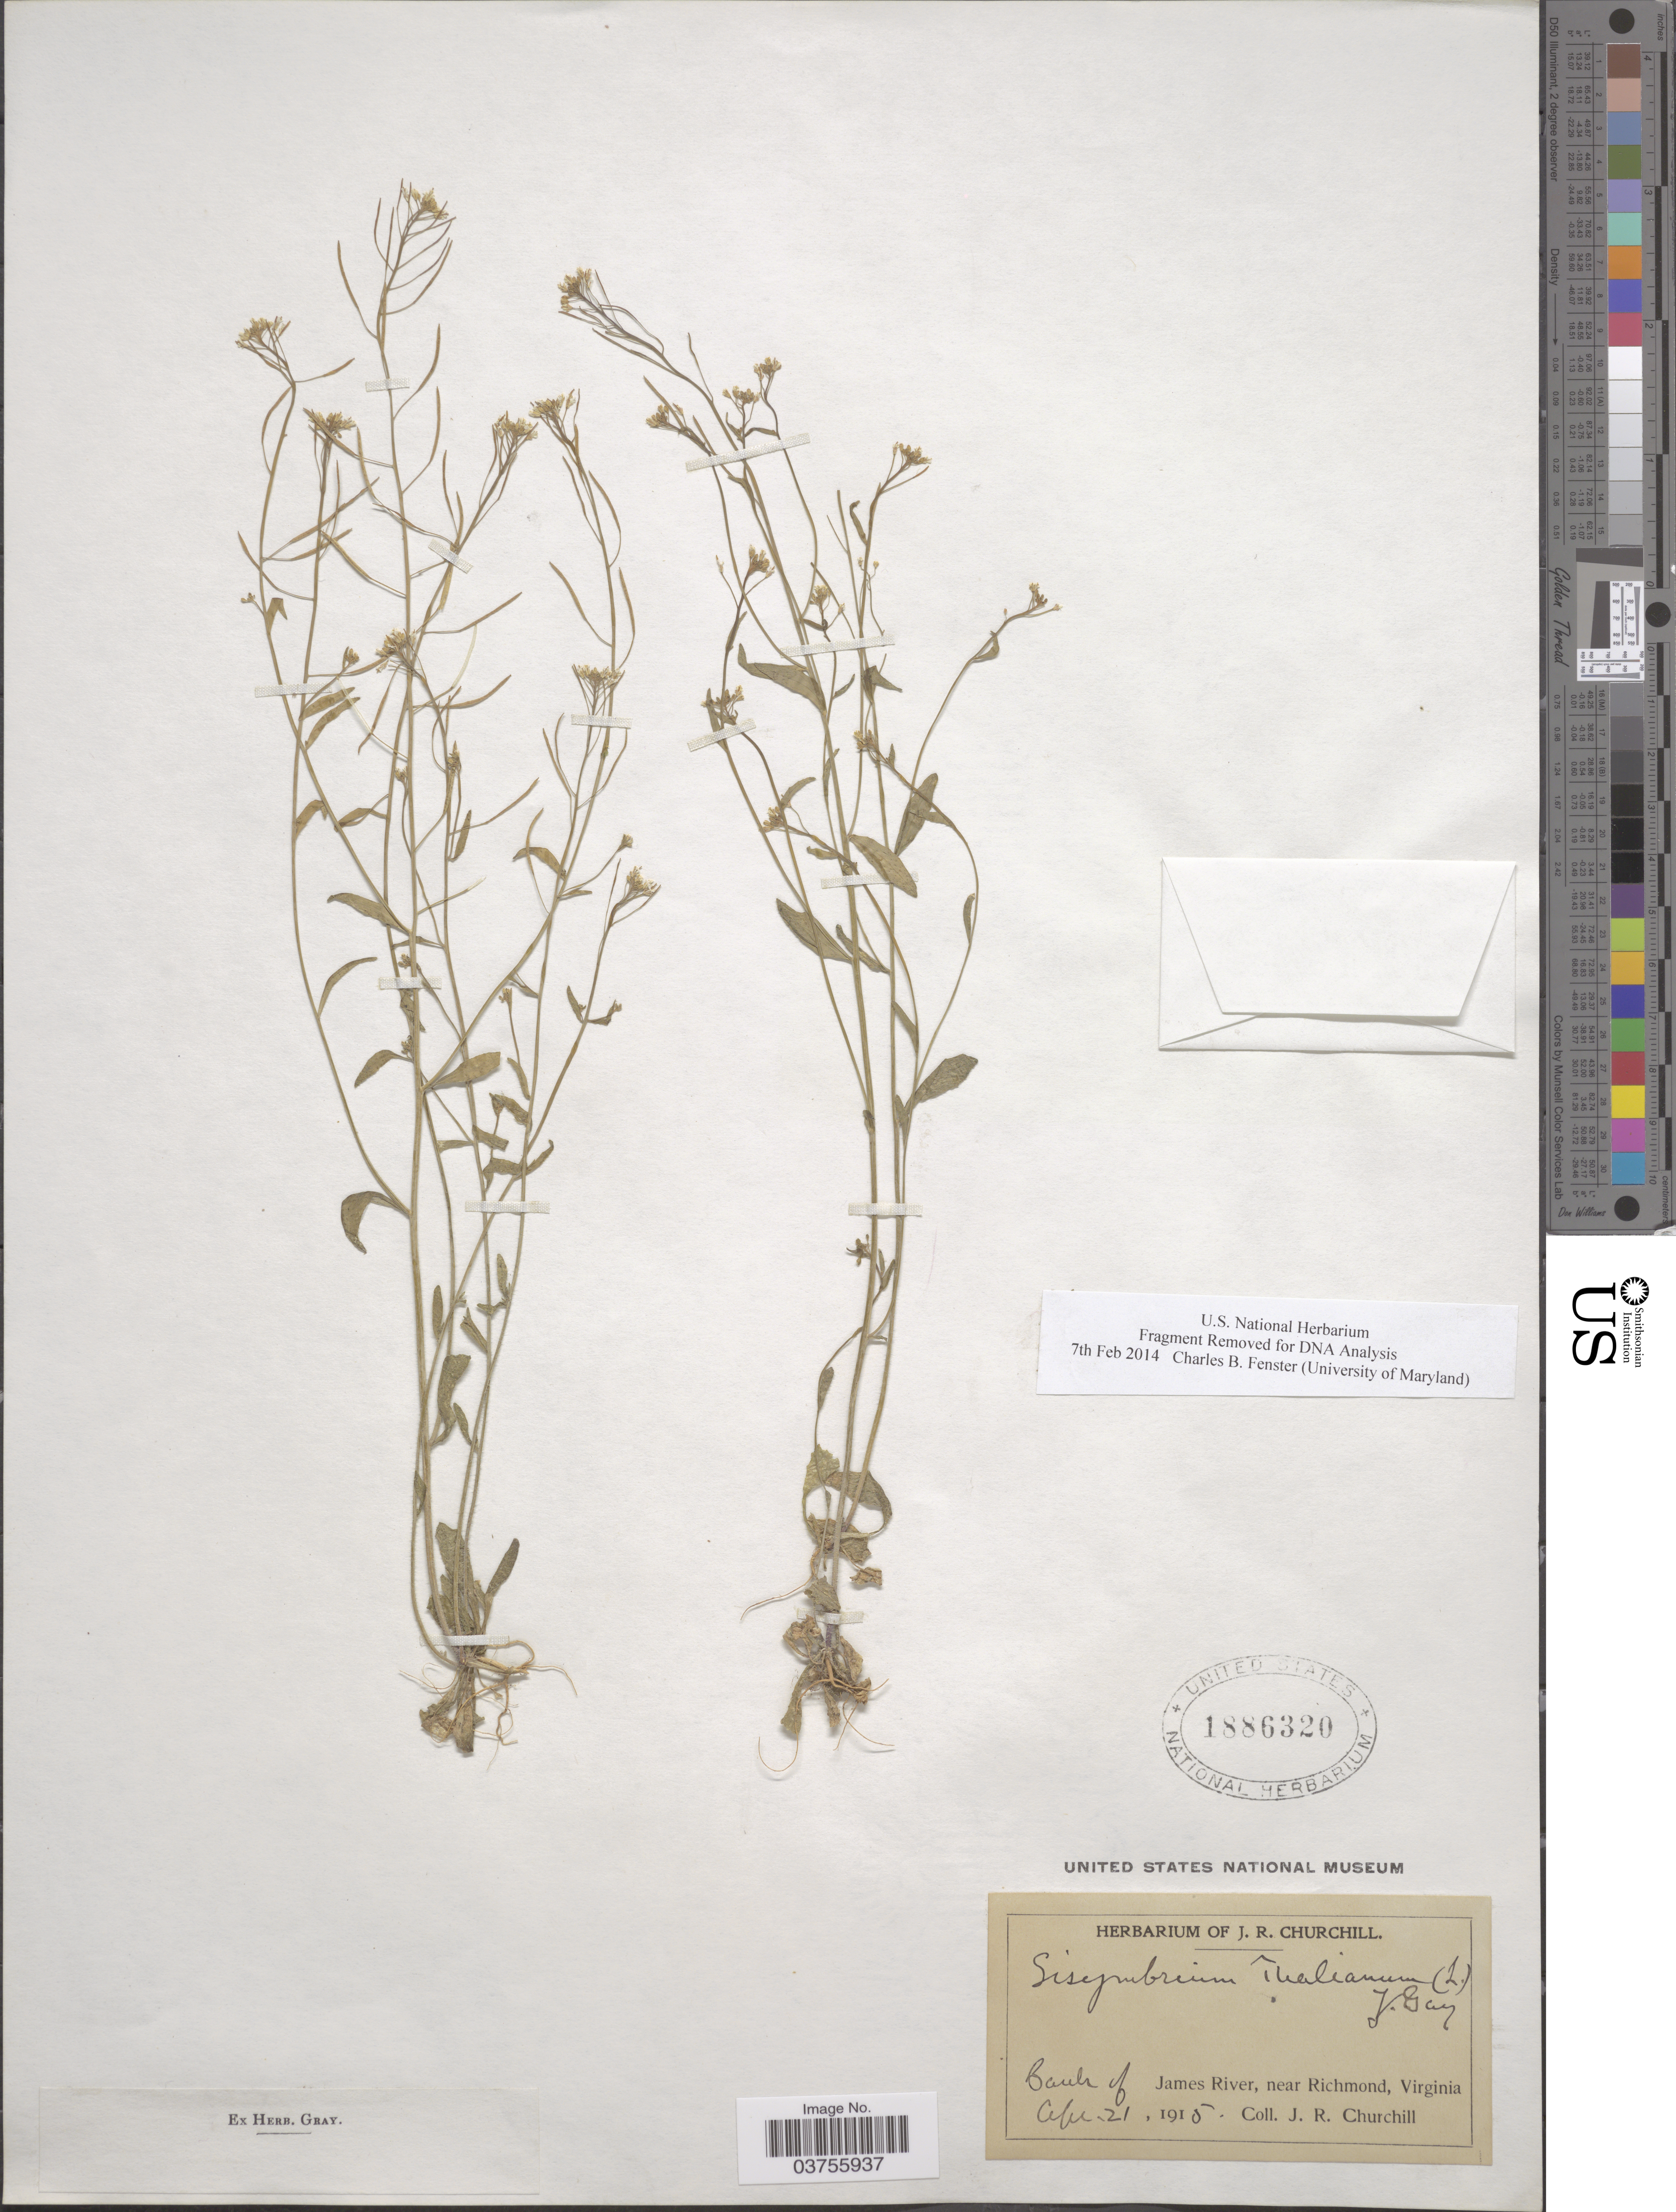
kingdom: Plantae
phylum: Tracheophyta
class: Magnoliopsida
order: Brassicales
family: Brassicaceae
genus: Arabidopsis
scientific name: Arabidopsis thaliana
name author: (L.) Heynh.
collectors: J. Churchill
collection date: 1915-04-21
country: United States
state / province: Virginia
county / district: City of Richmond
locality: Bank of James River, near Richmond.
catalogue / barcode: US 1886320